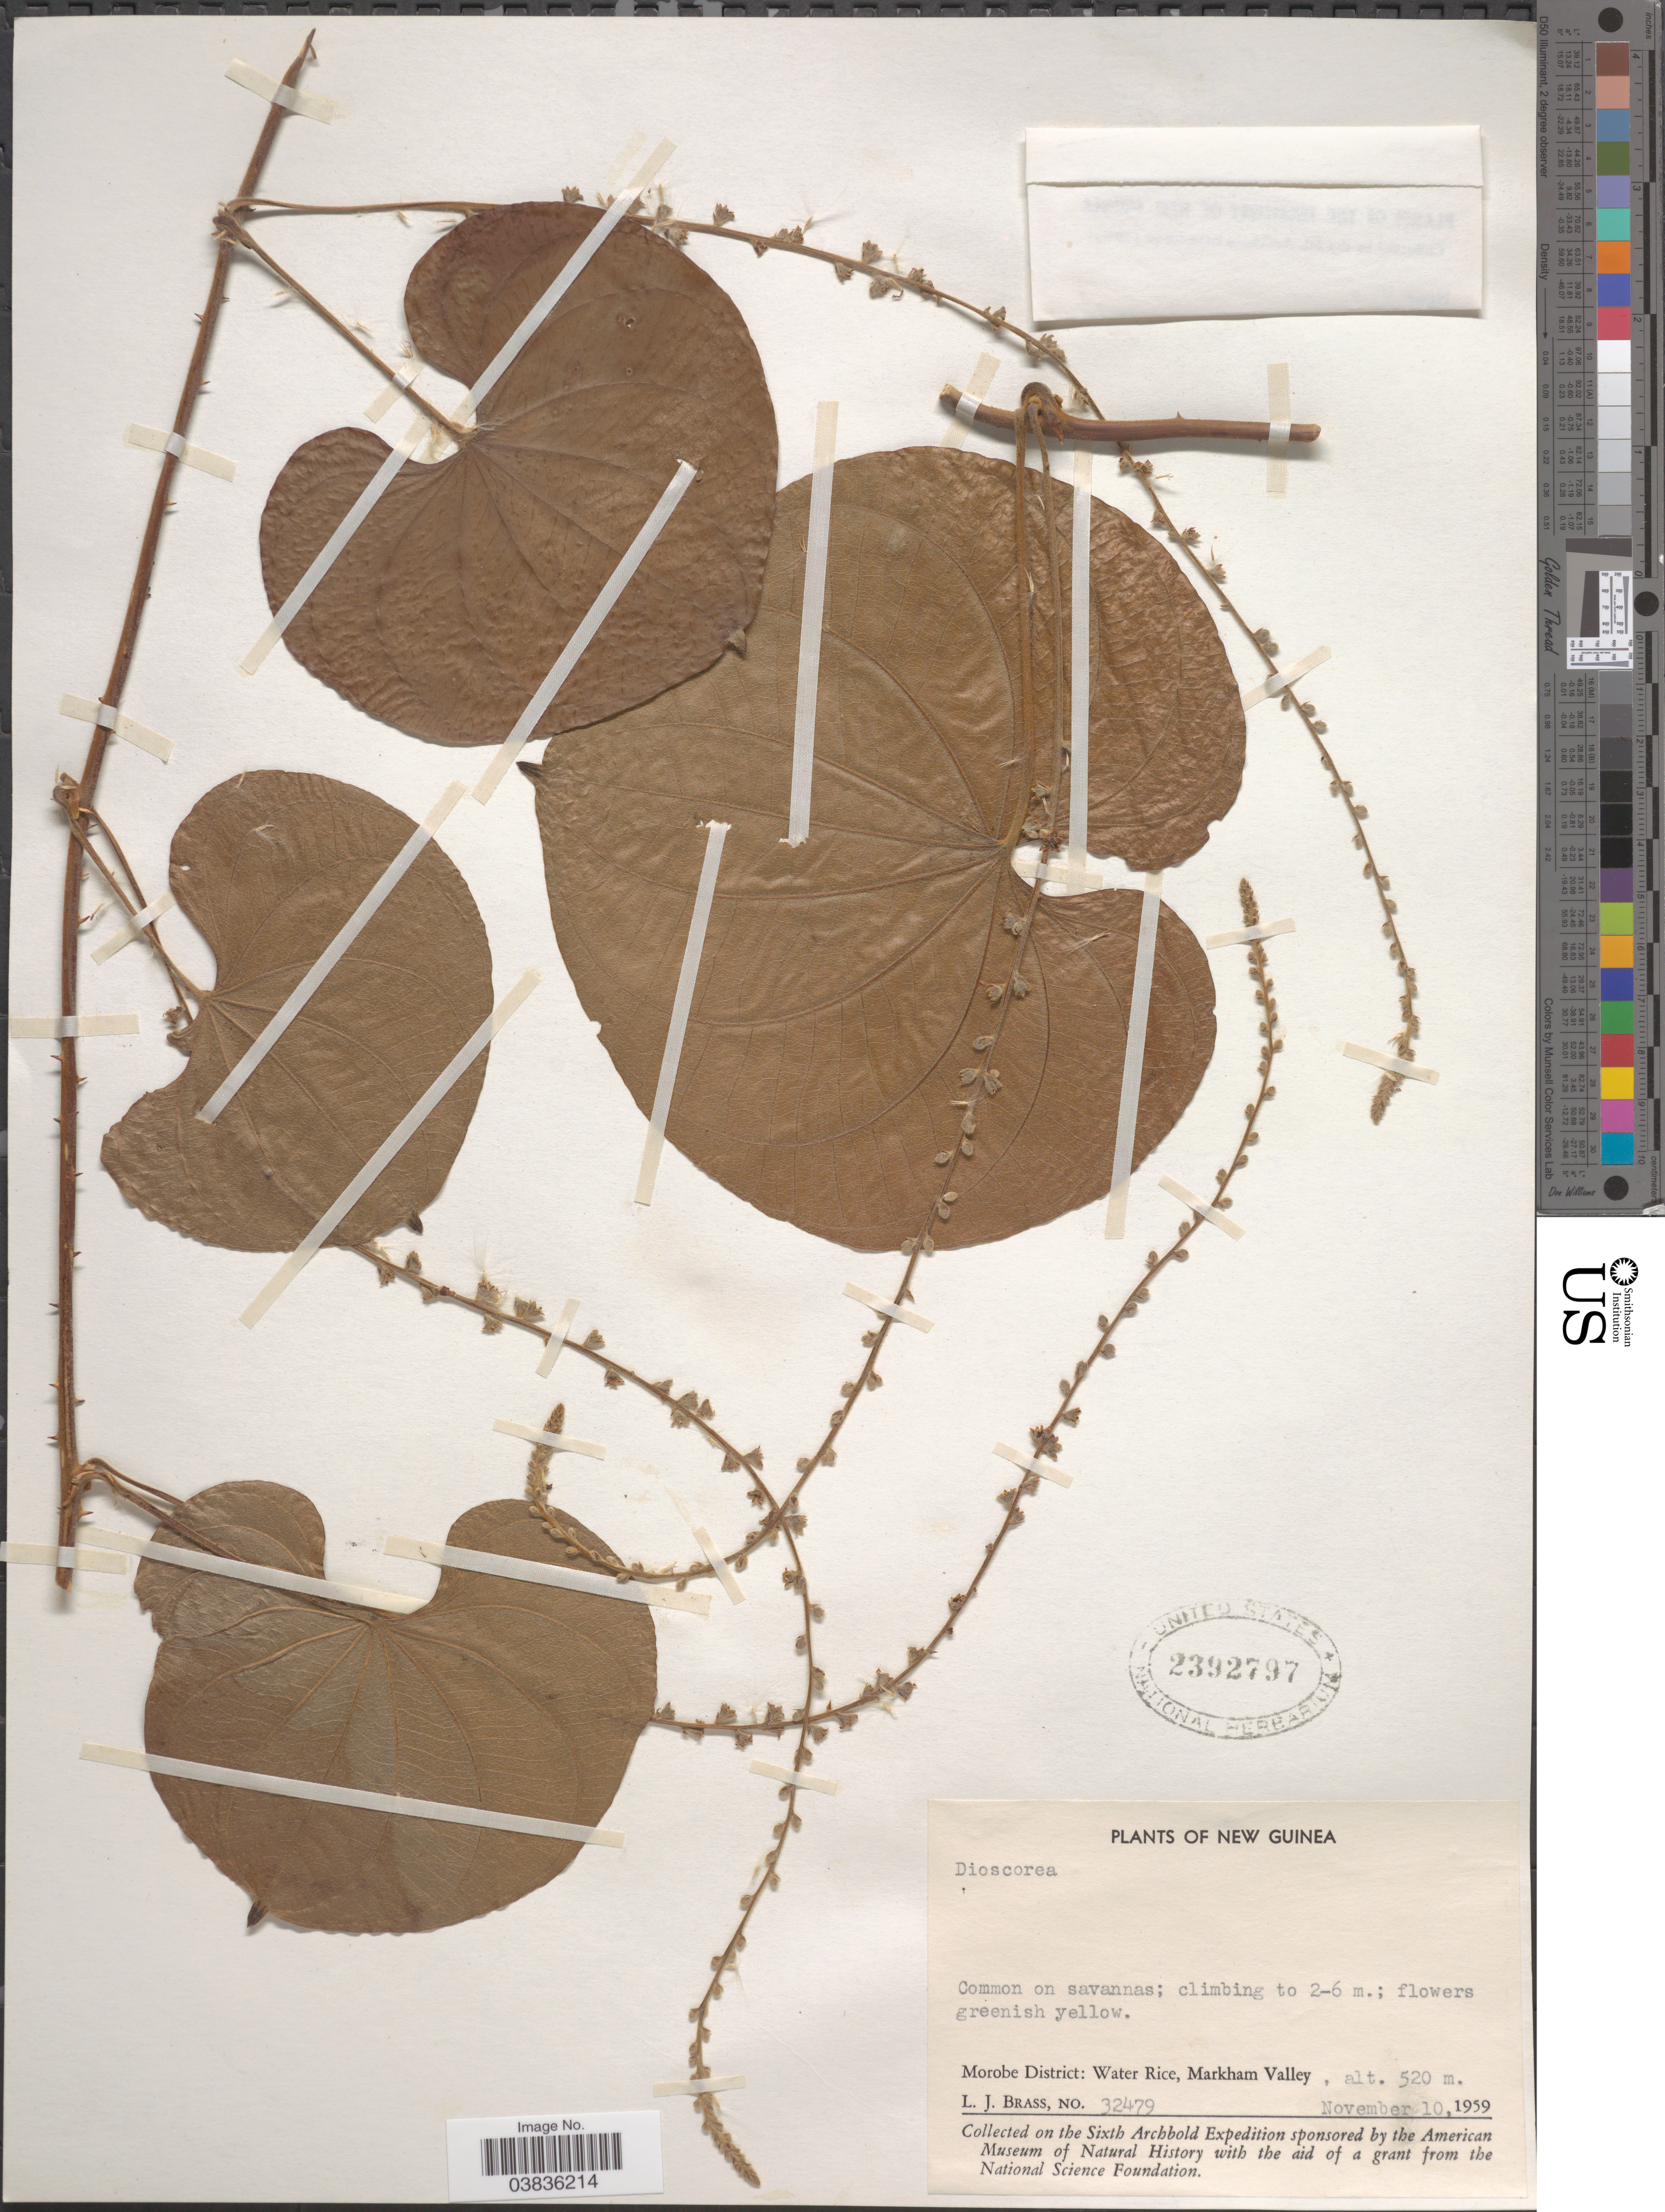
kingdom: Plantae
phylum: Tracheophyta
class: Liliopsida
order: Dioscoreales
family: Dioscoreaceae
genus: Dioscorea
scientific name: Dioscorea sp.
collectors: L. J. Brass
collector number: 32479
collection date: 1959-11-10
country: Papua New Guinea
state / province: Morobe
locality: New Guinea. Morobe District: Water Rice, Markham Valley.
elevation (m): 520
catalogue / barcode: US 2392797